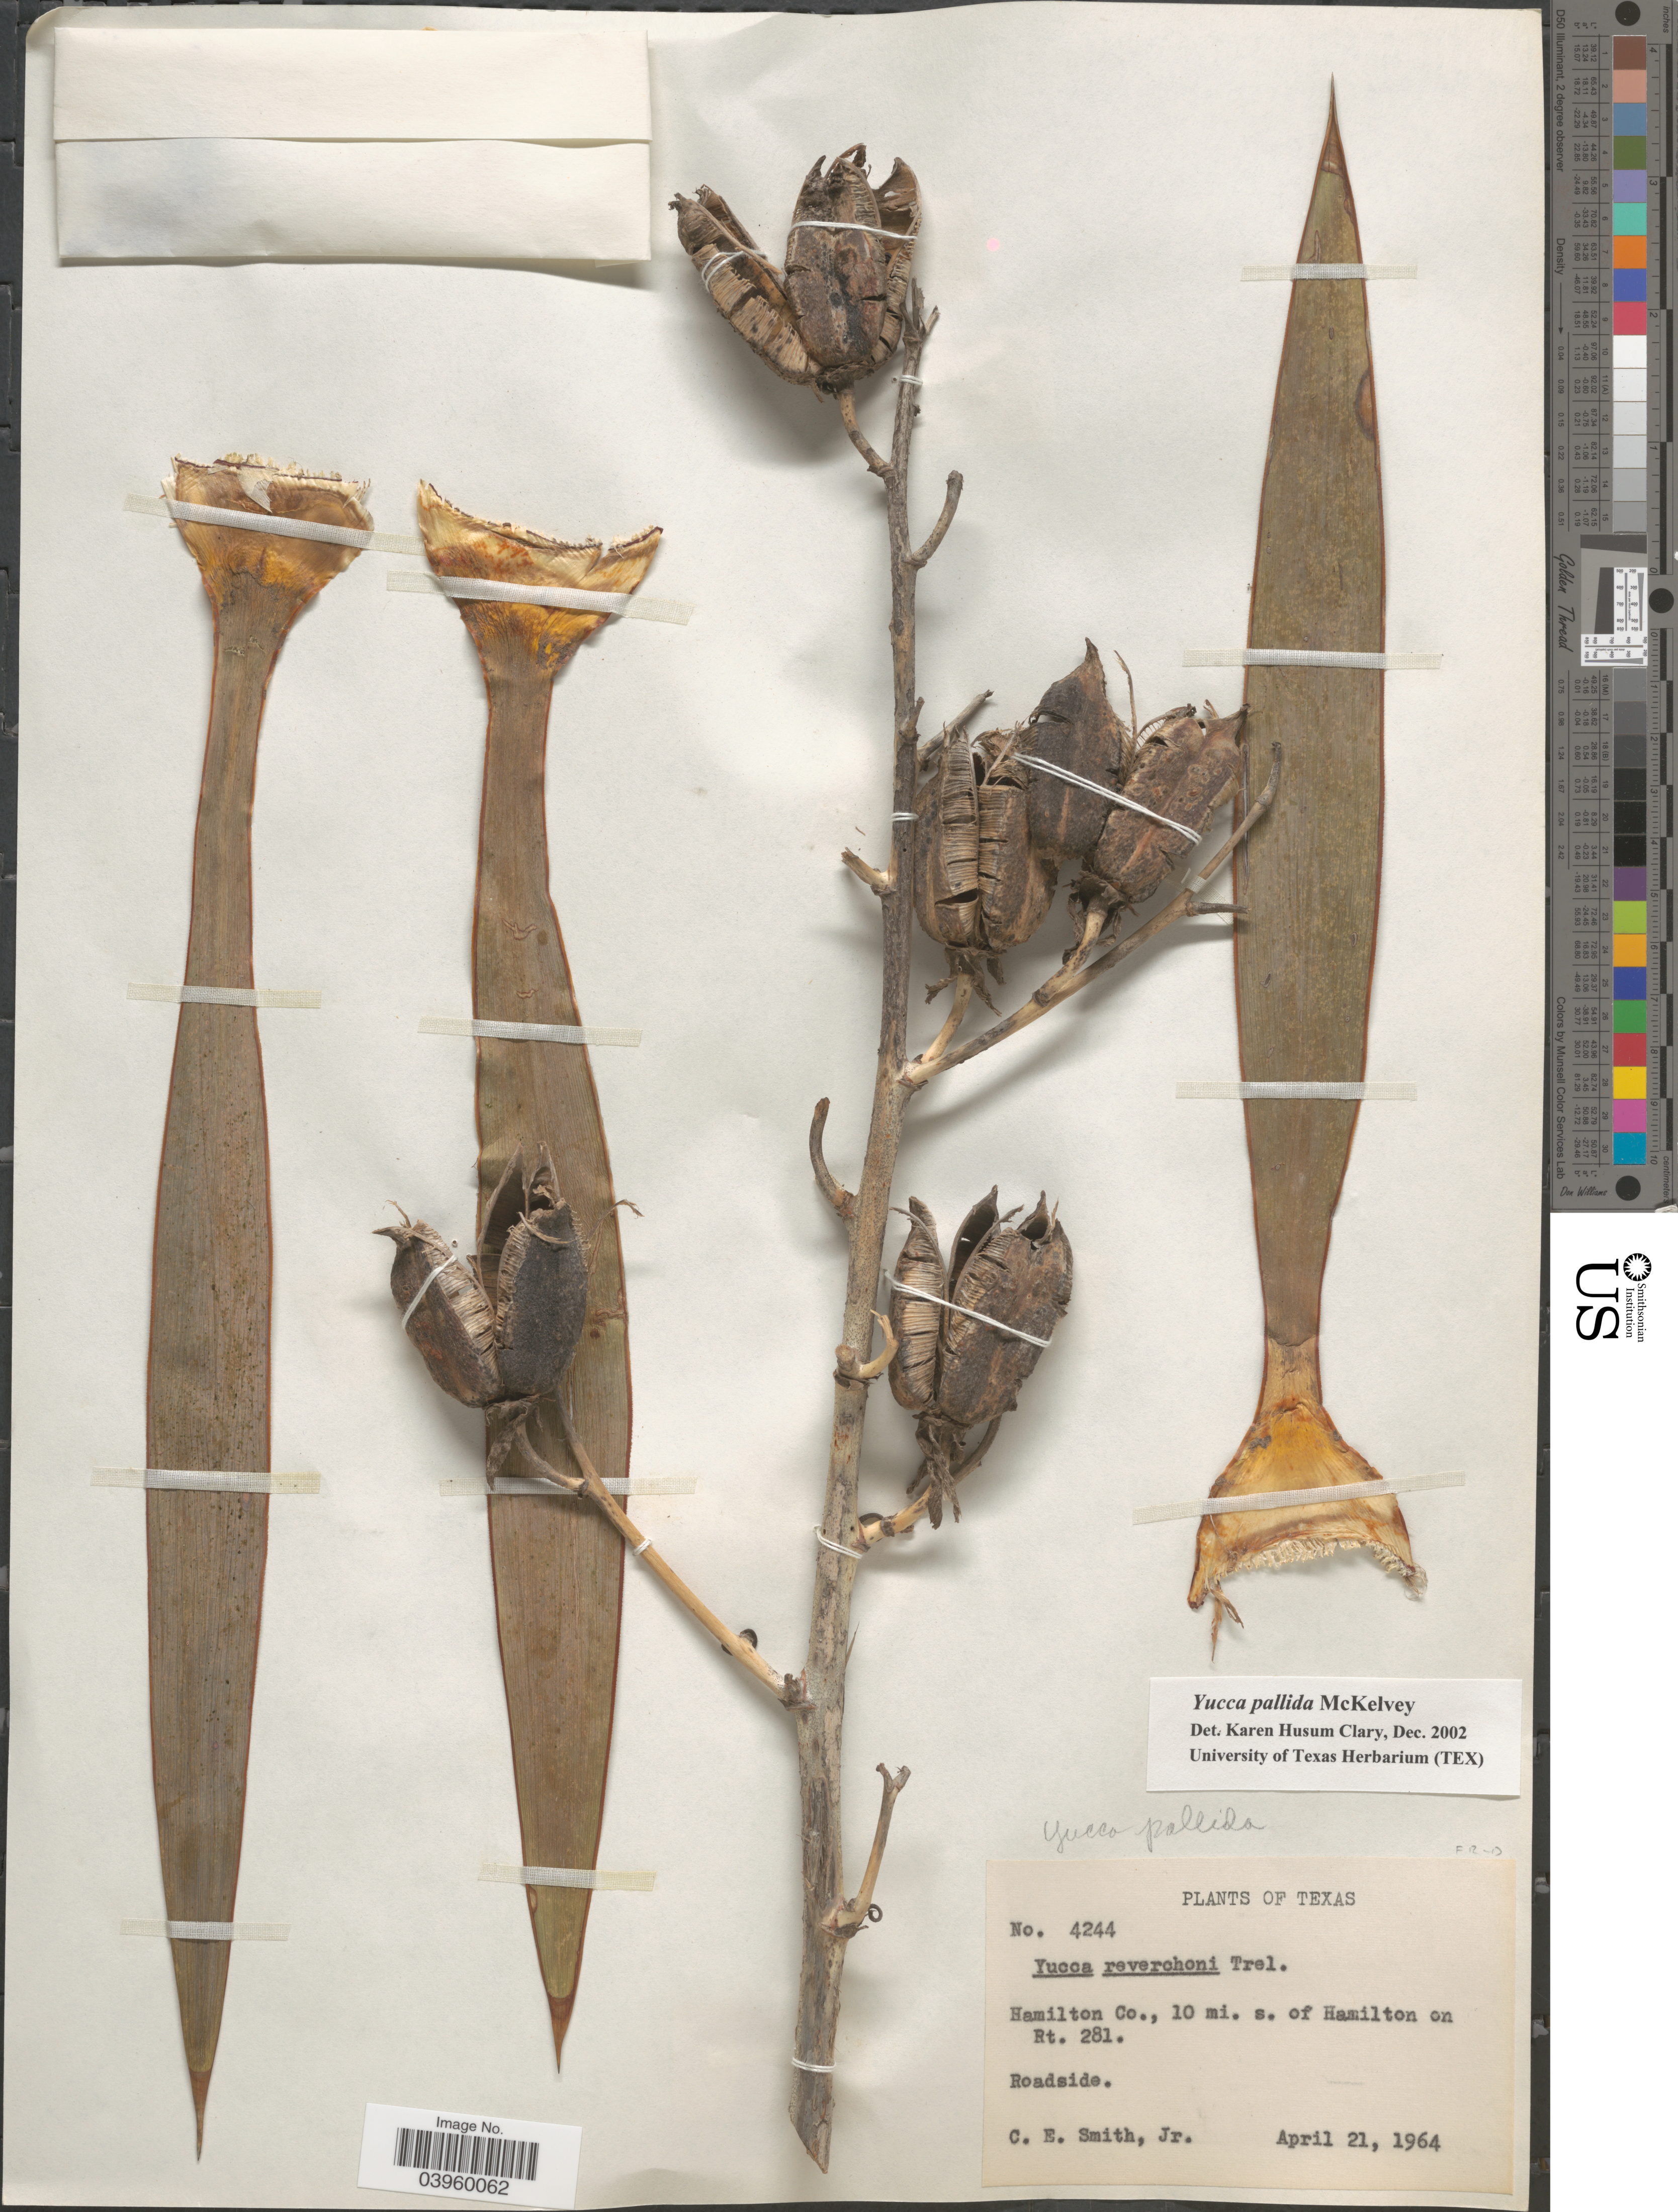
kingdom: Plantae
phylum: Tracheophyta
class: Liliopsida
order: Asparagales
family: Asparagaceae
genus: Yucca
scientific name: Yucca pallida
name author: McKelvey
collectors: C. E. Smith Jr.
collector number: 4244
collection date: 1964-04-21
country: United States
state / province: Texas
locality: Hamilton Co., 10 mi. s. of Hamilton on Rt. 281.